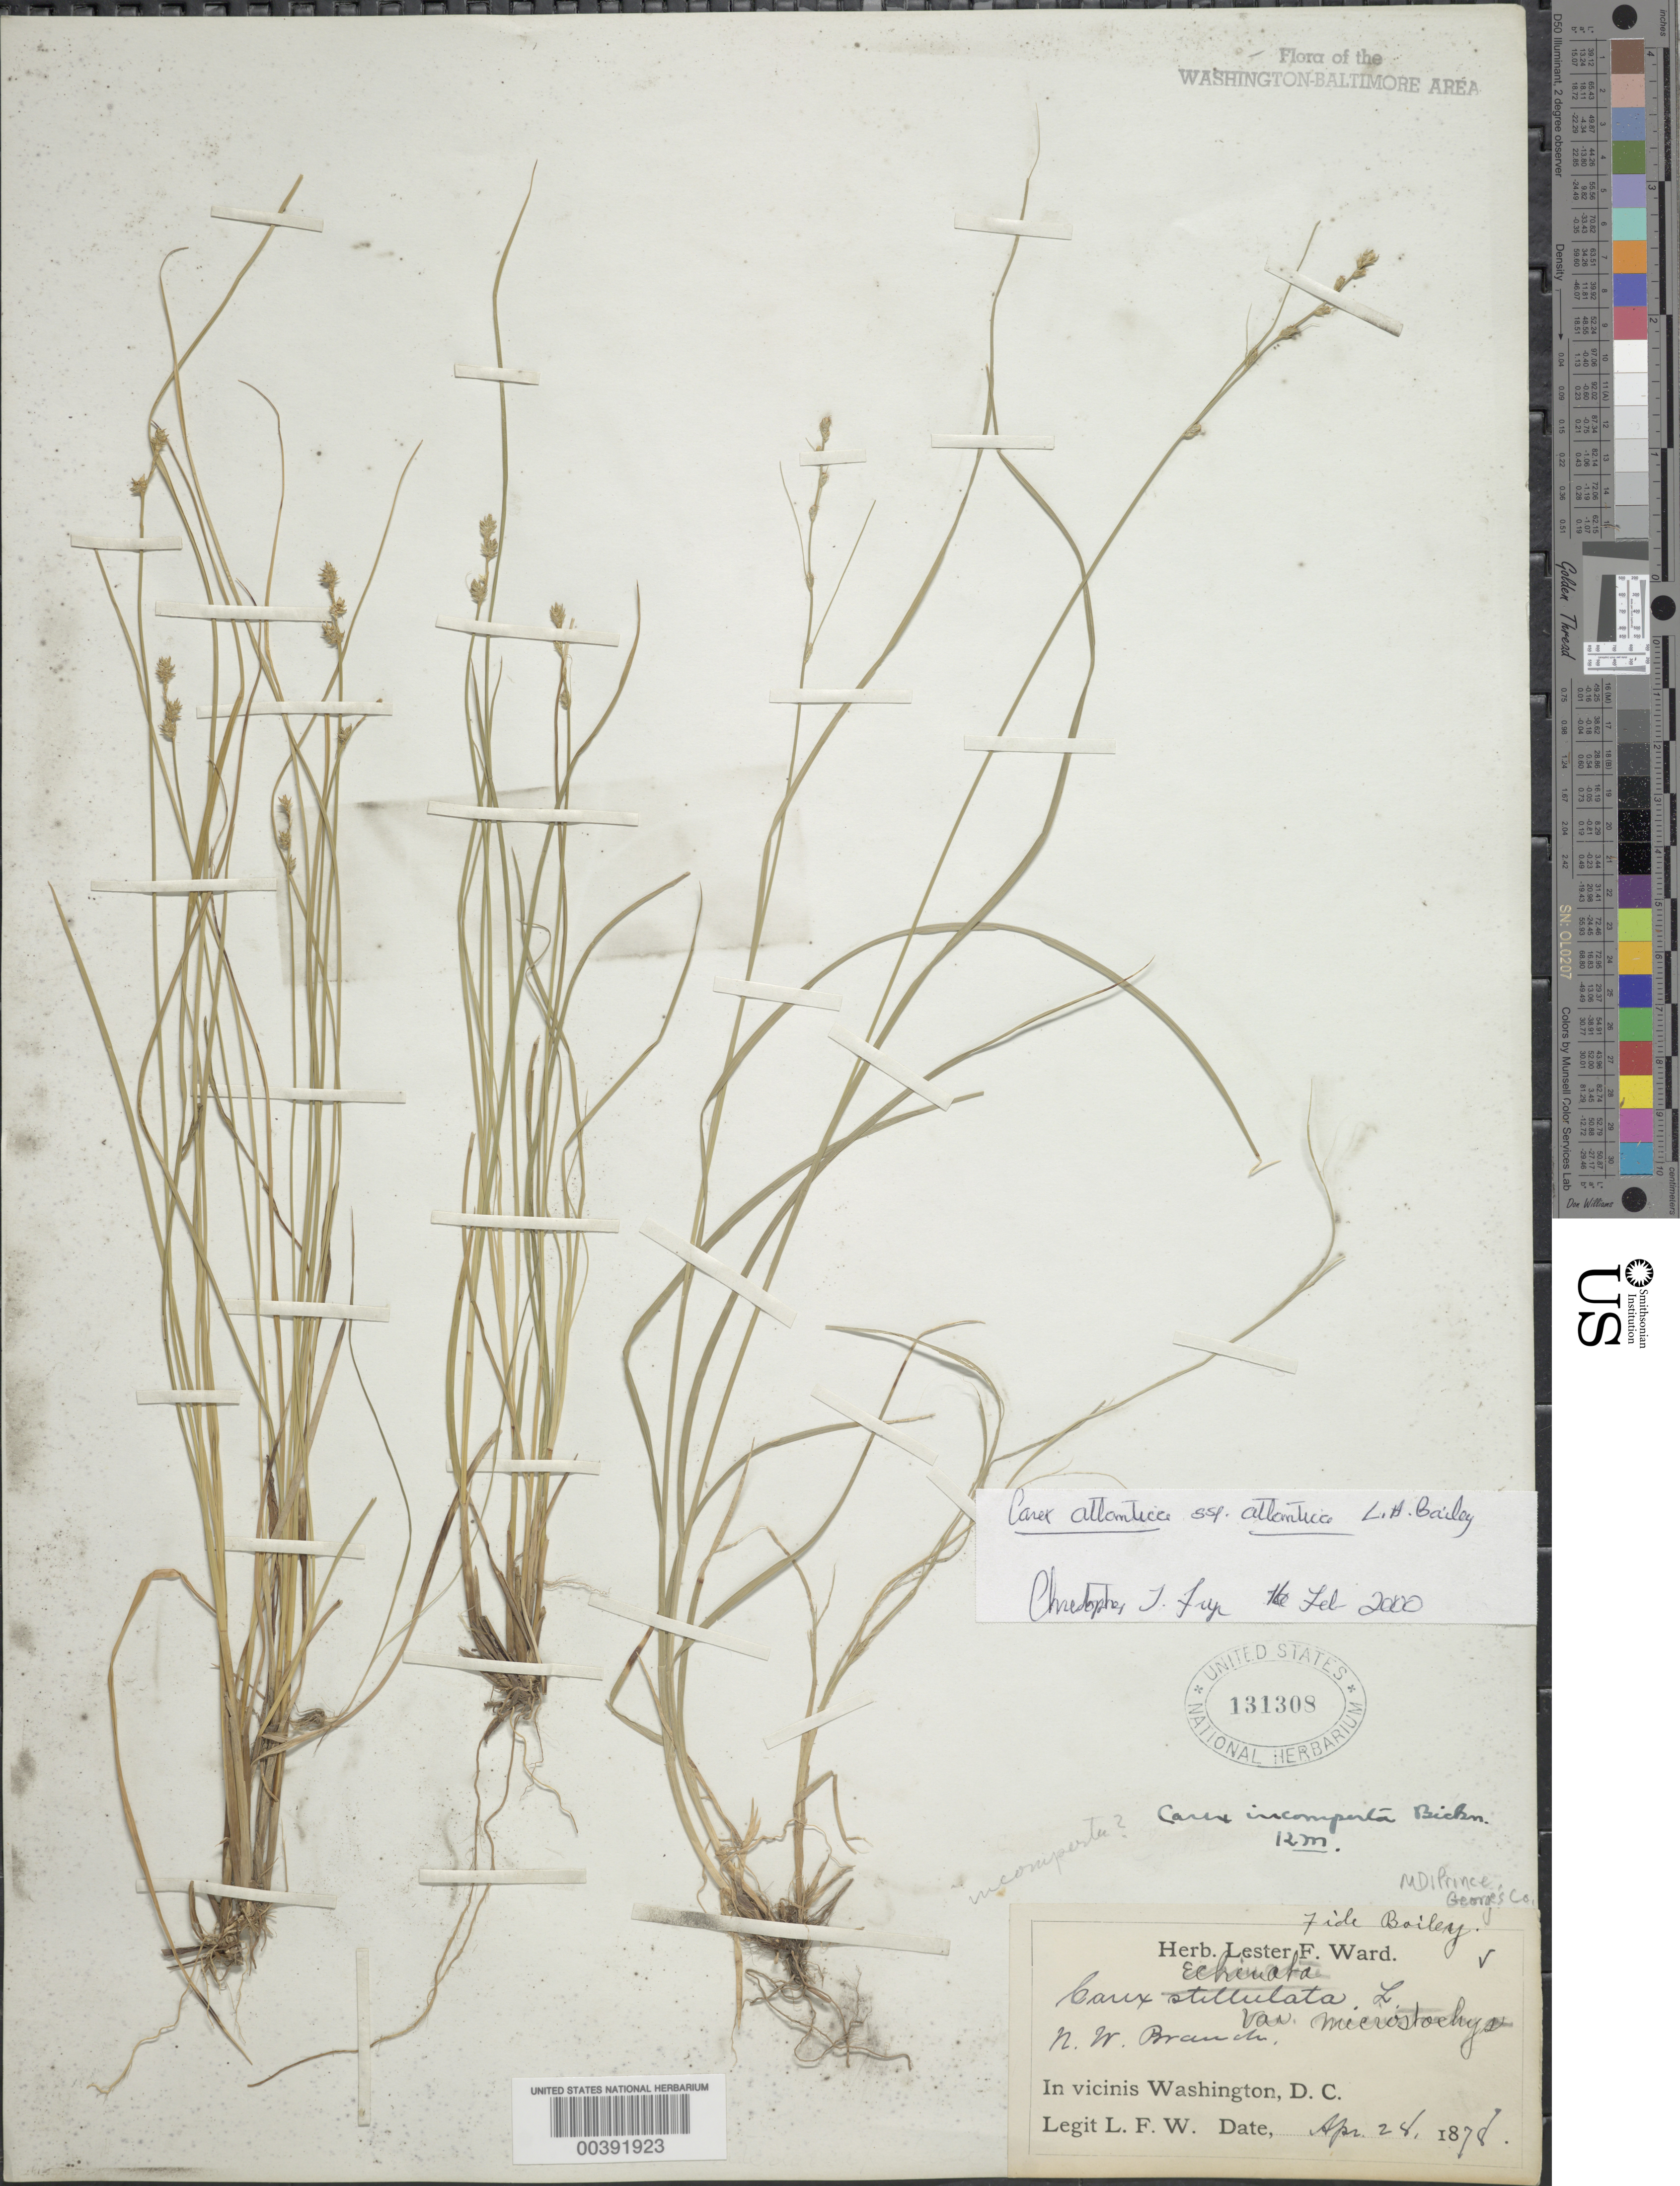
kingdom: Plantae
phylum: Tracheophyta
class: Liliopsida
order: Poales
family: Cyperaceae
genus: Carex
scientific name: Carex atlantica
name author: L.H. Bailey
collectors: L. F. Ward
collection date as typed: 28 Apr 1878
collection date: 1878-04-28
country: United States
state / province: District of Columbia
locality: Northwest Branch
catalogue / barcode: US 131308